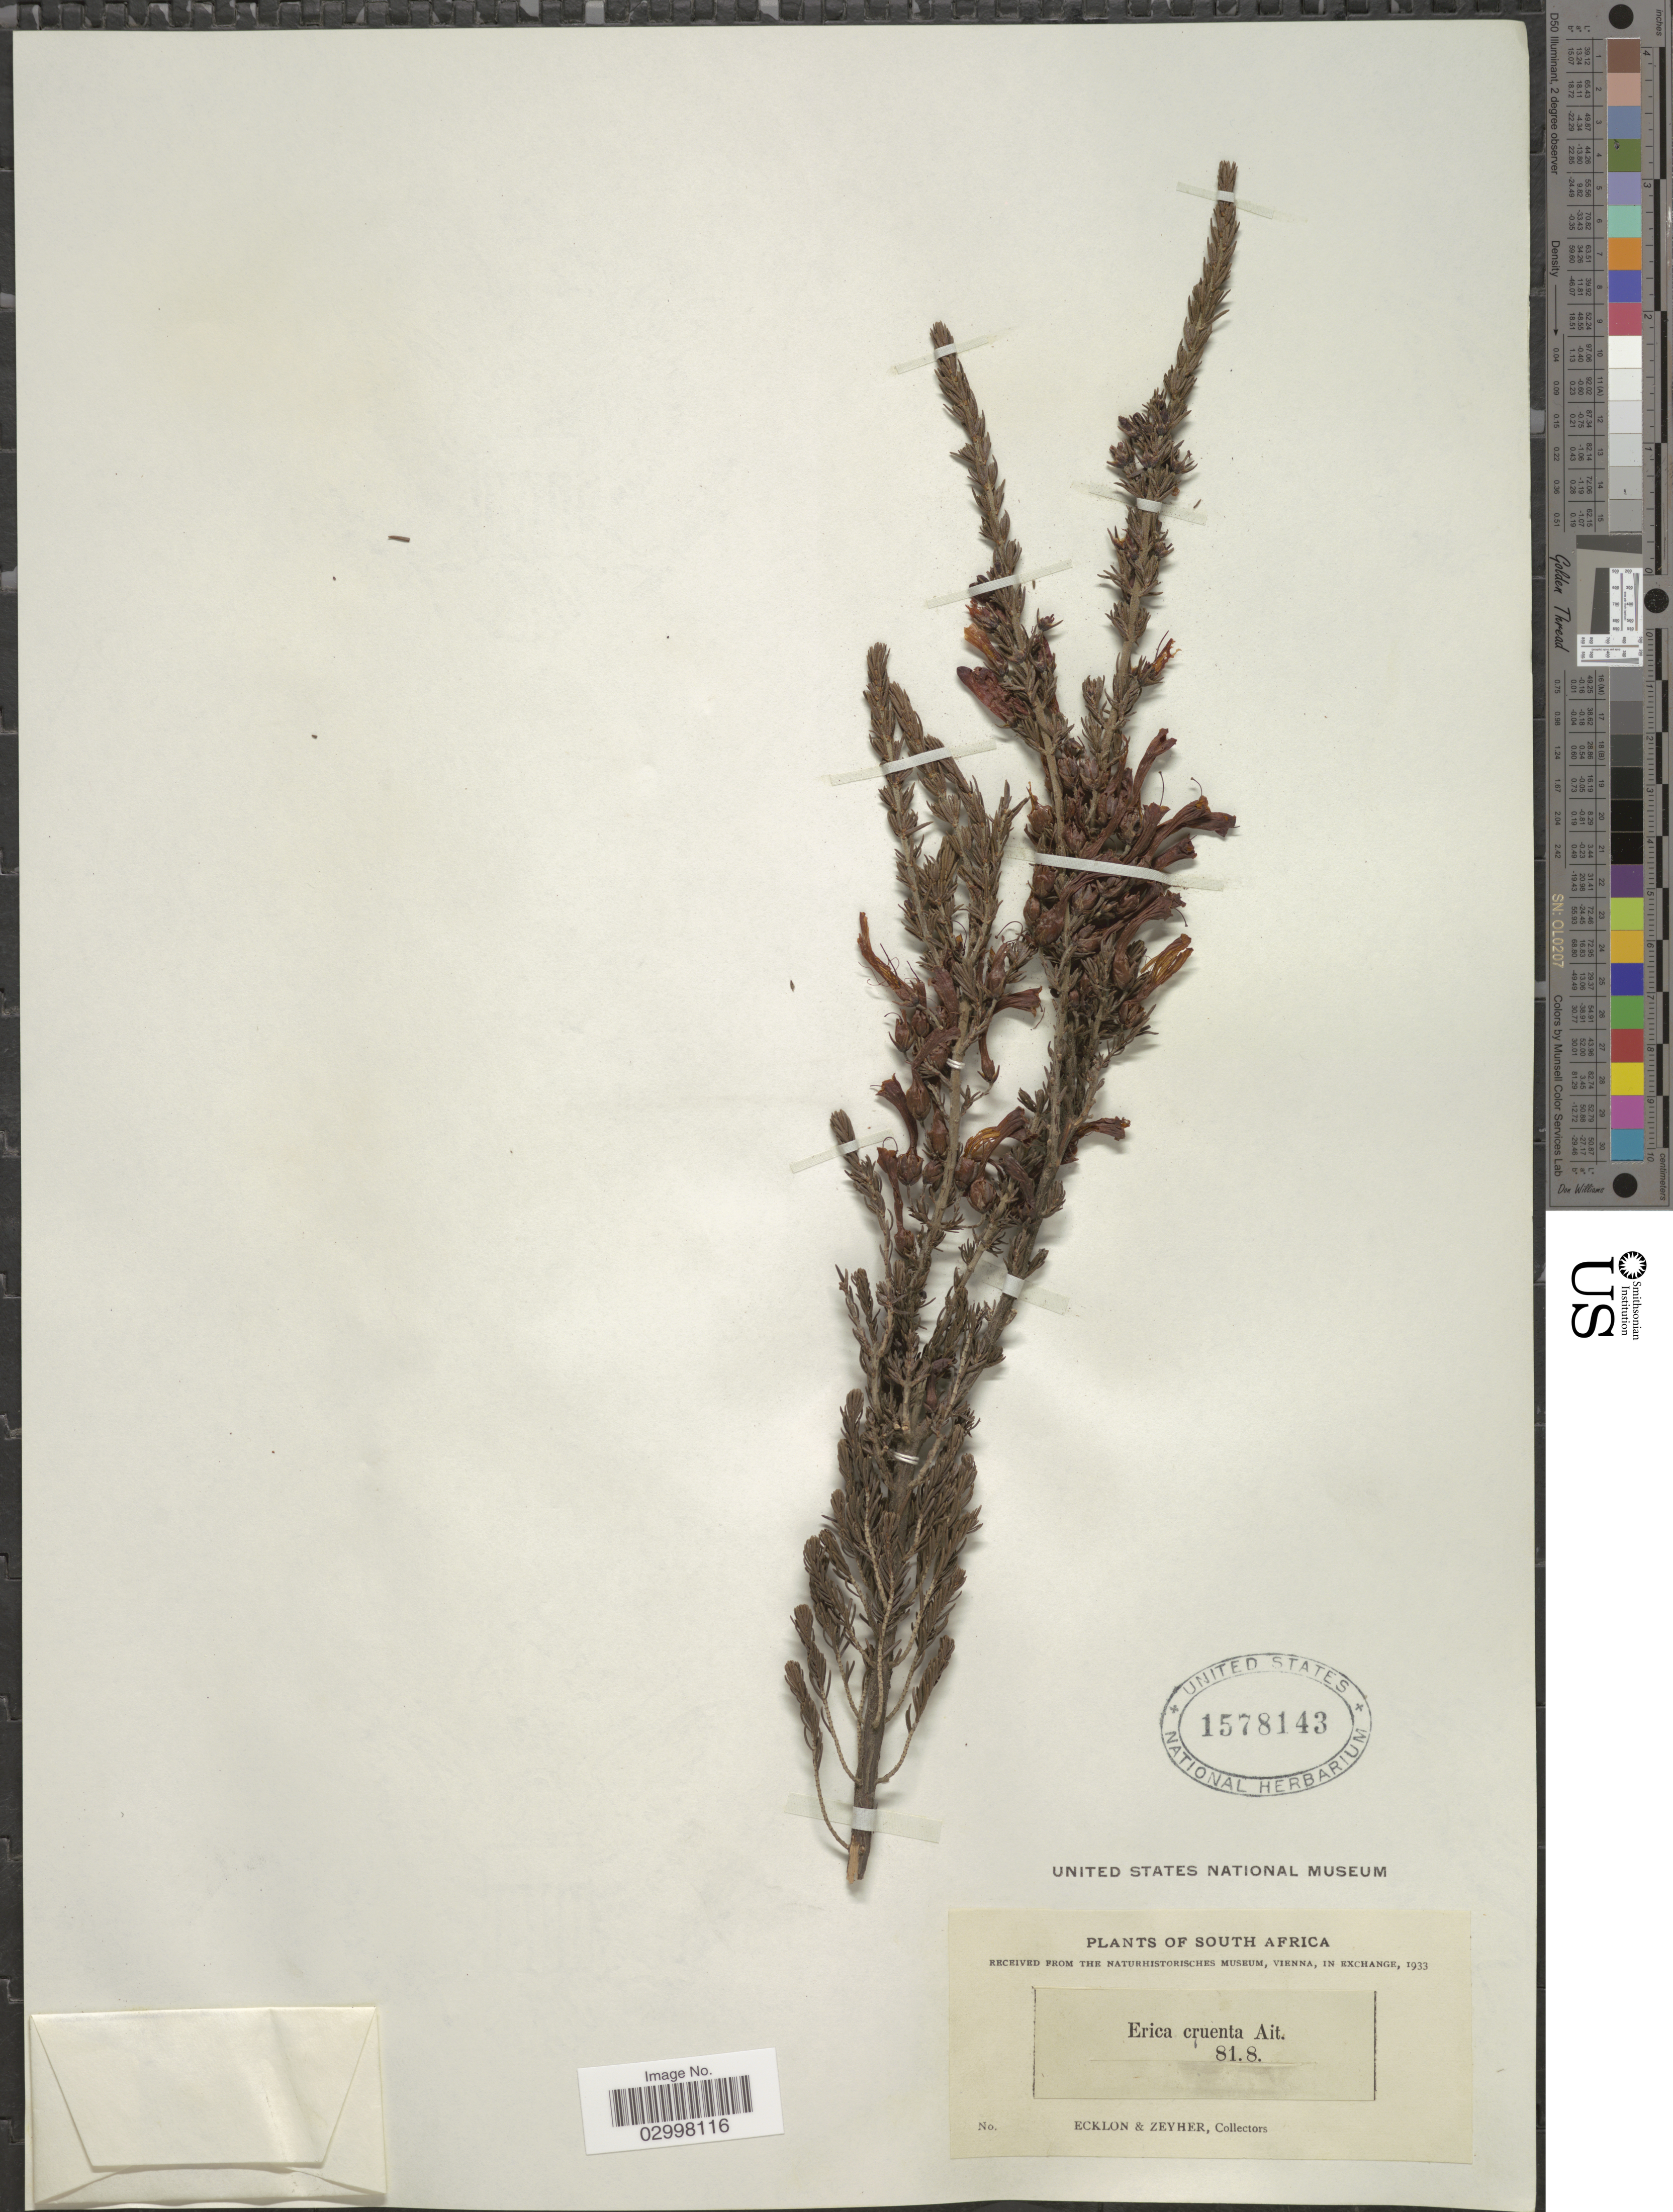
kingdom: Plantae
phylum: Tracheophyta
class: Magnoliopsida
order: Ericales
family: Ericaceae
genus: Erica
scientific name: Erica cruenta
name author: Sol.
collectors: -. Ecklon & -. Zeyher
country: South Africa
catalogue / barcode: US 1578143